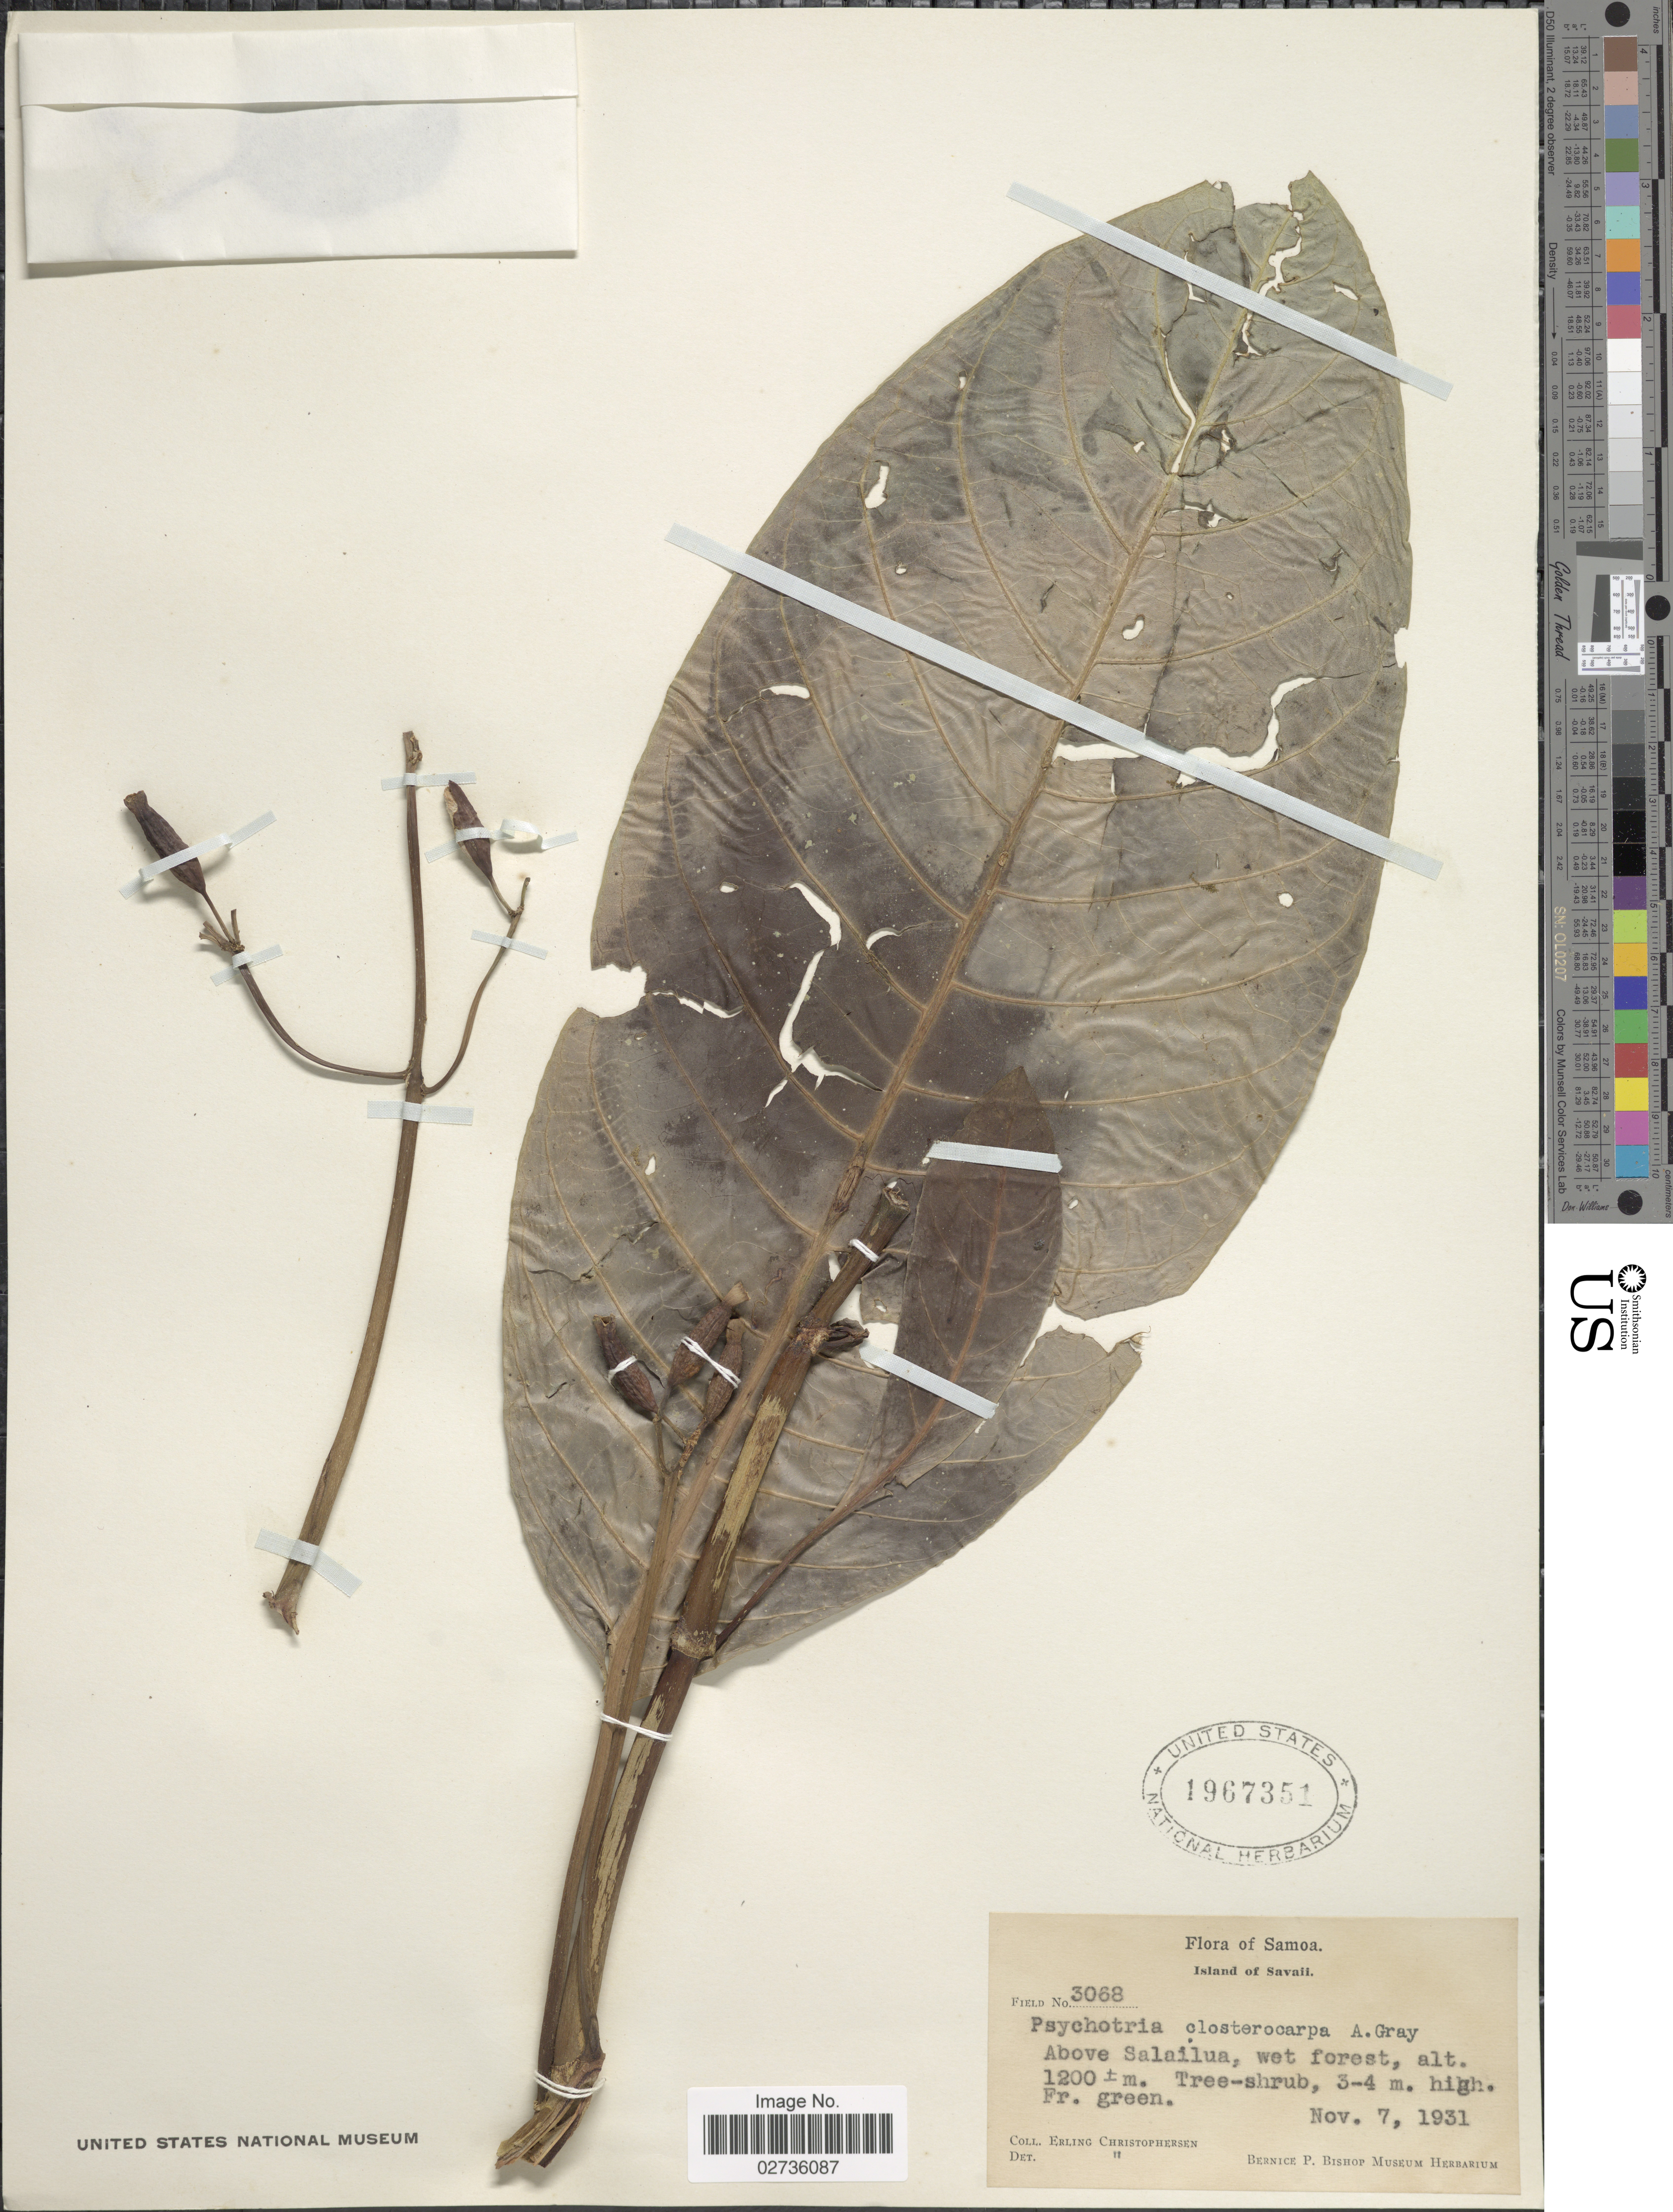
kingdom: Plantae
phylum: Tracheophyta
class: Magnoliopsida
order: Gentianales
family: Rubiaceae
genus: Psychotria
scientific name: Psychotria closterocarpa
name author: A. Gray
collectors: E. Christophersen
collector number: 3068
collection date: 1931-11-07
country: Samoa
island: Savai'i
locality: Samoa. Island of Savaii. Above Salailua.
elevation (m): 1200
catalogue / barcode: US 1967351